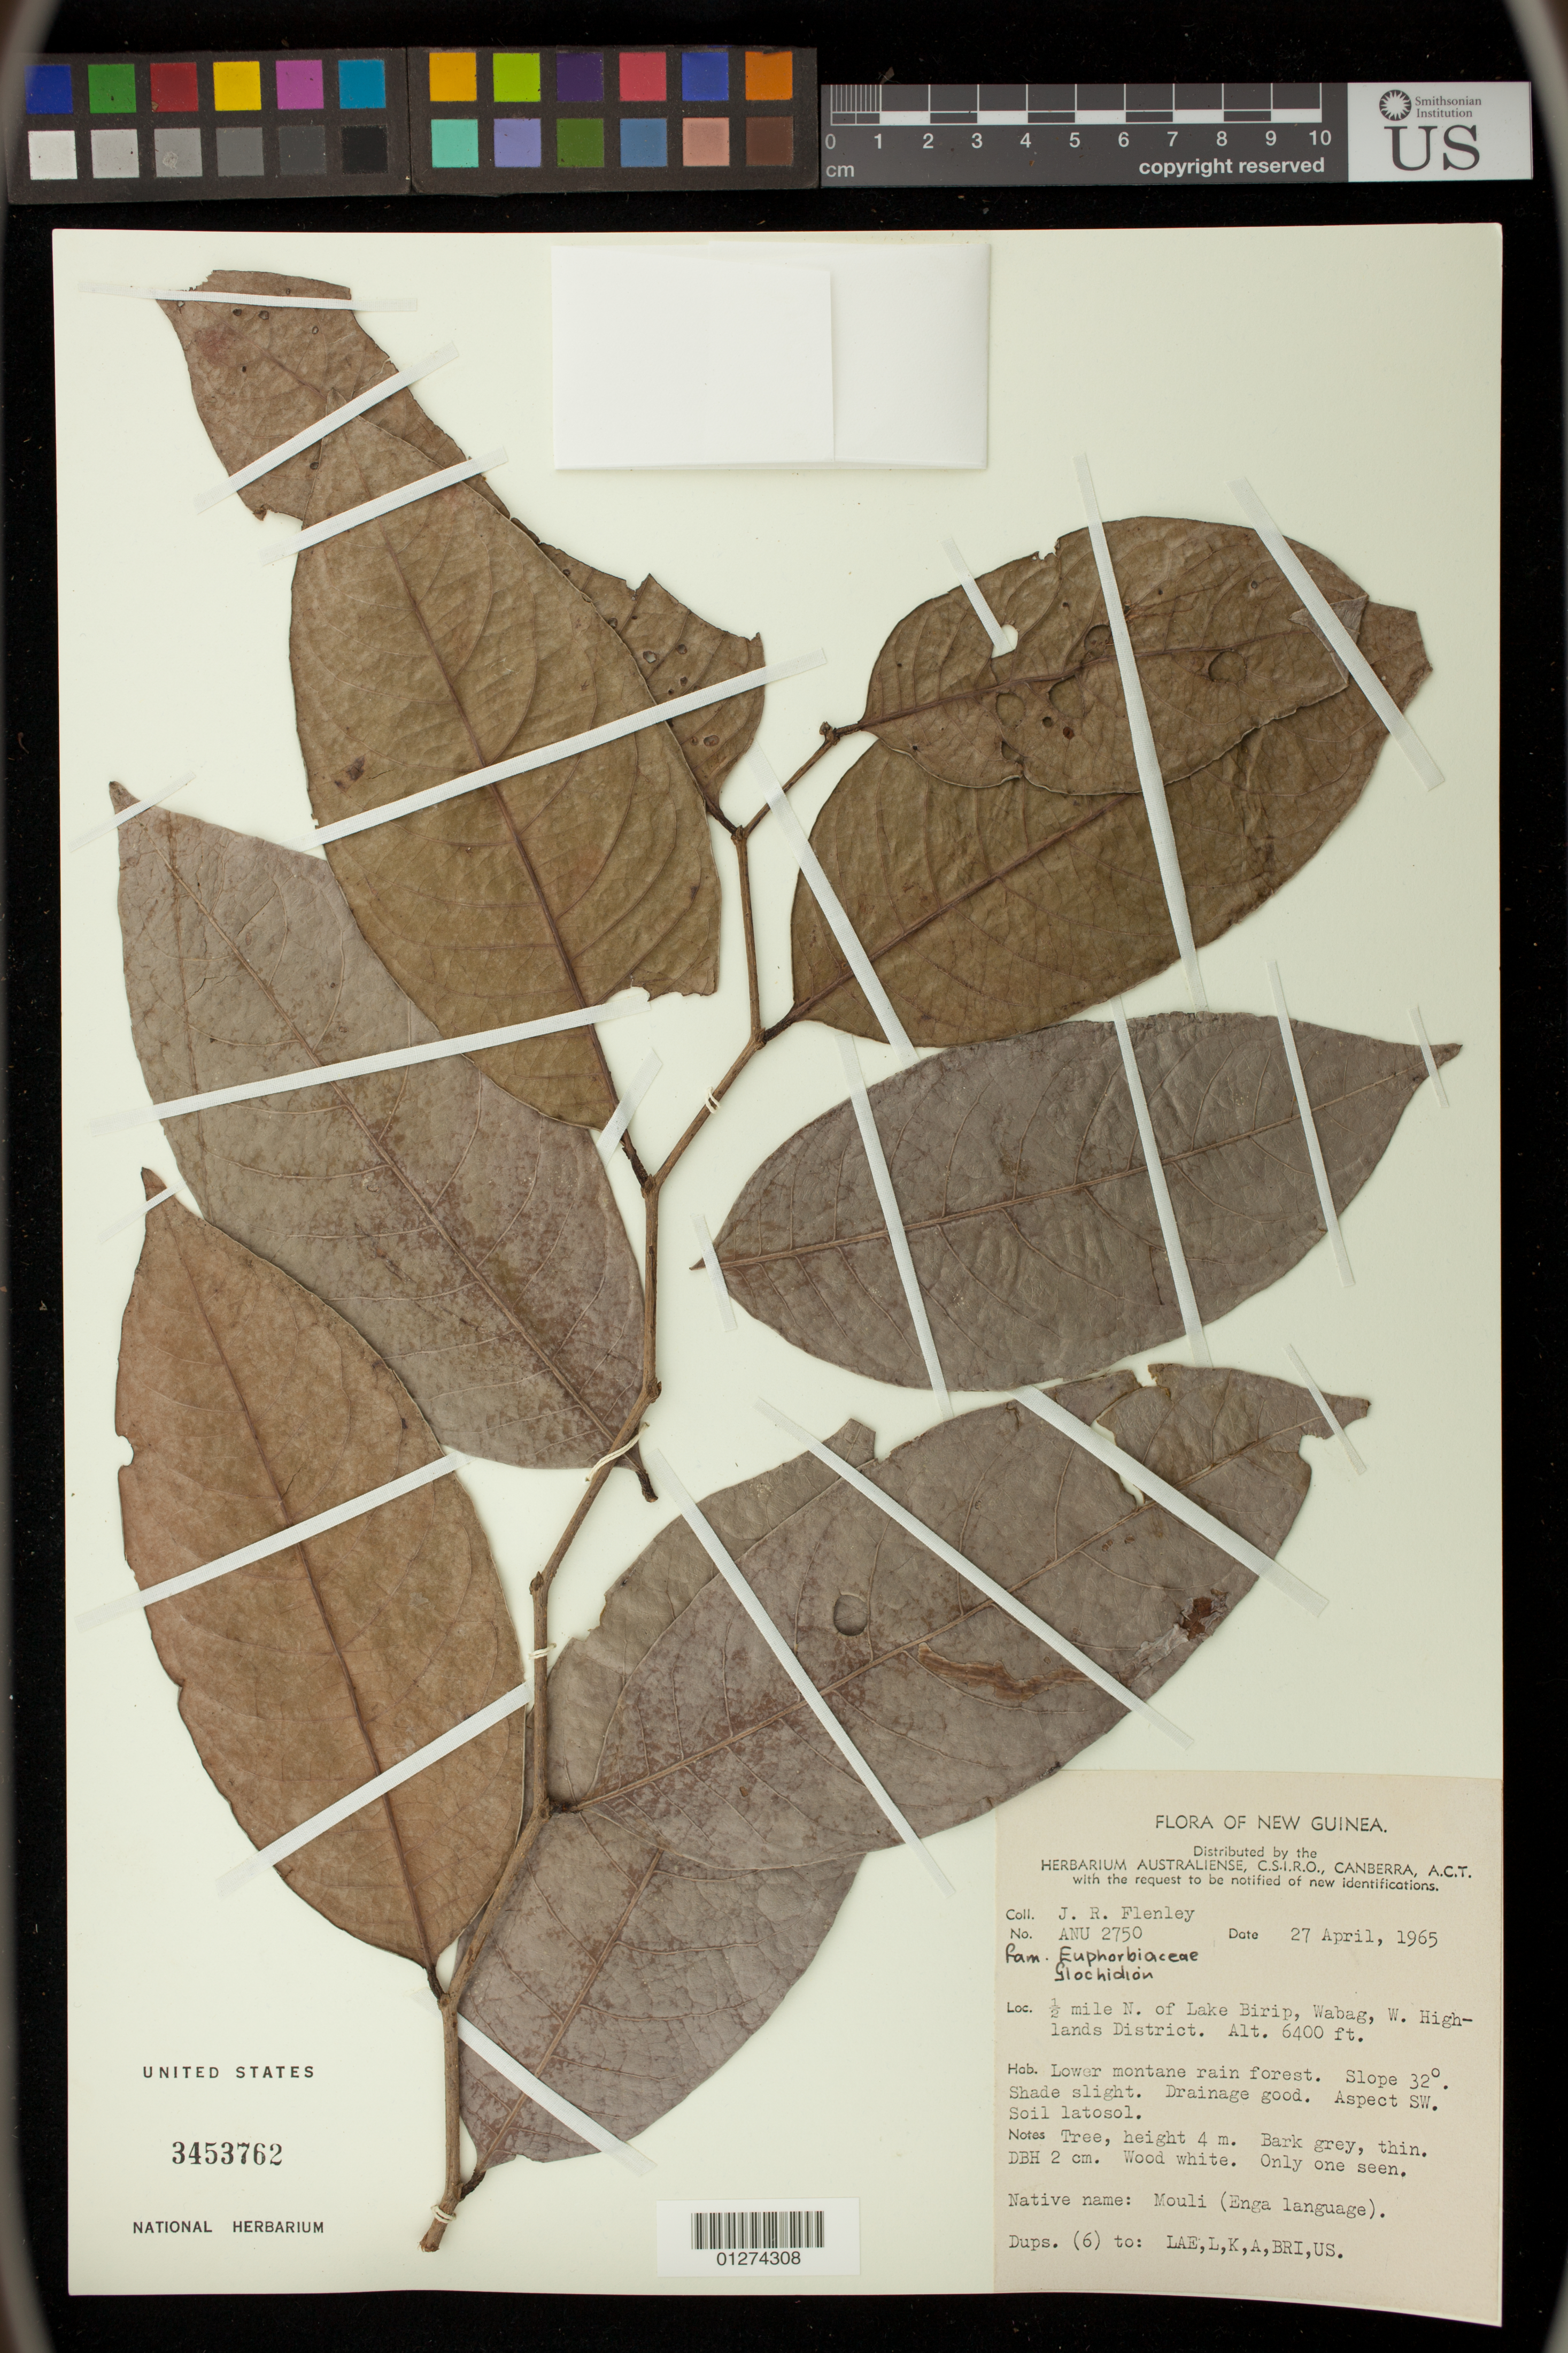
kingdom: Plantae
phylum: Tracheophyta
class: Magnoliopsida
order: Malpighiales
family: Phyllanthaceae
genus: Glochidion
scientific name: Glochidion sp.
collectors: J. Flenley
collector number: ANU 2750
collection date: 1965-04-27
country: Papua New Guinea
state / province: Enga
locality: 1/2 mile N. of Lake Birip, Wabag, W. Highlands District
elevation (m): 1951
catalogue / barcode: US 3453762